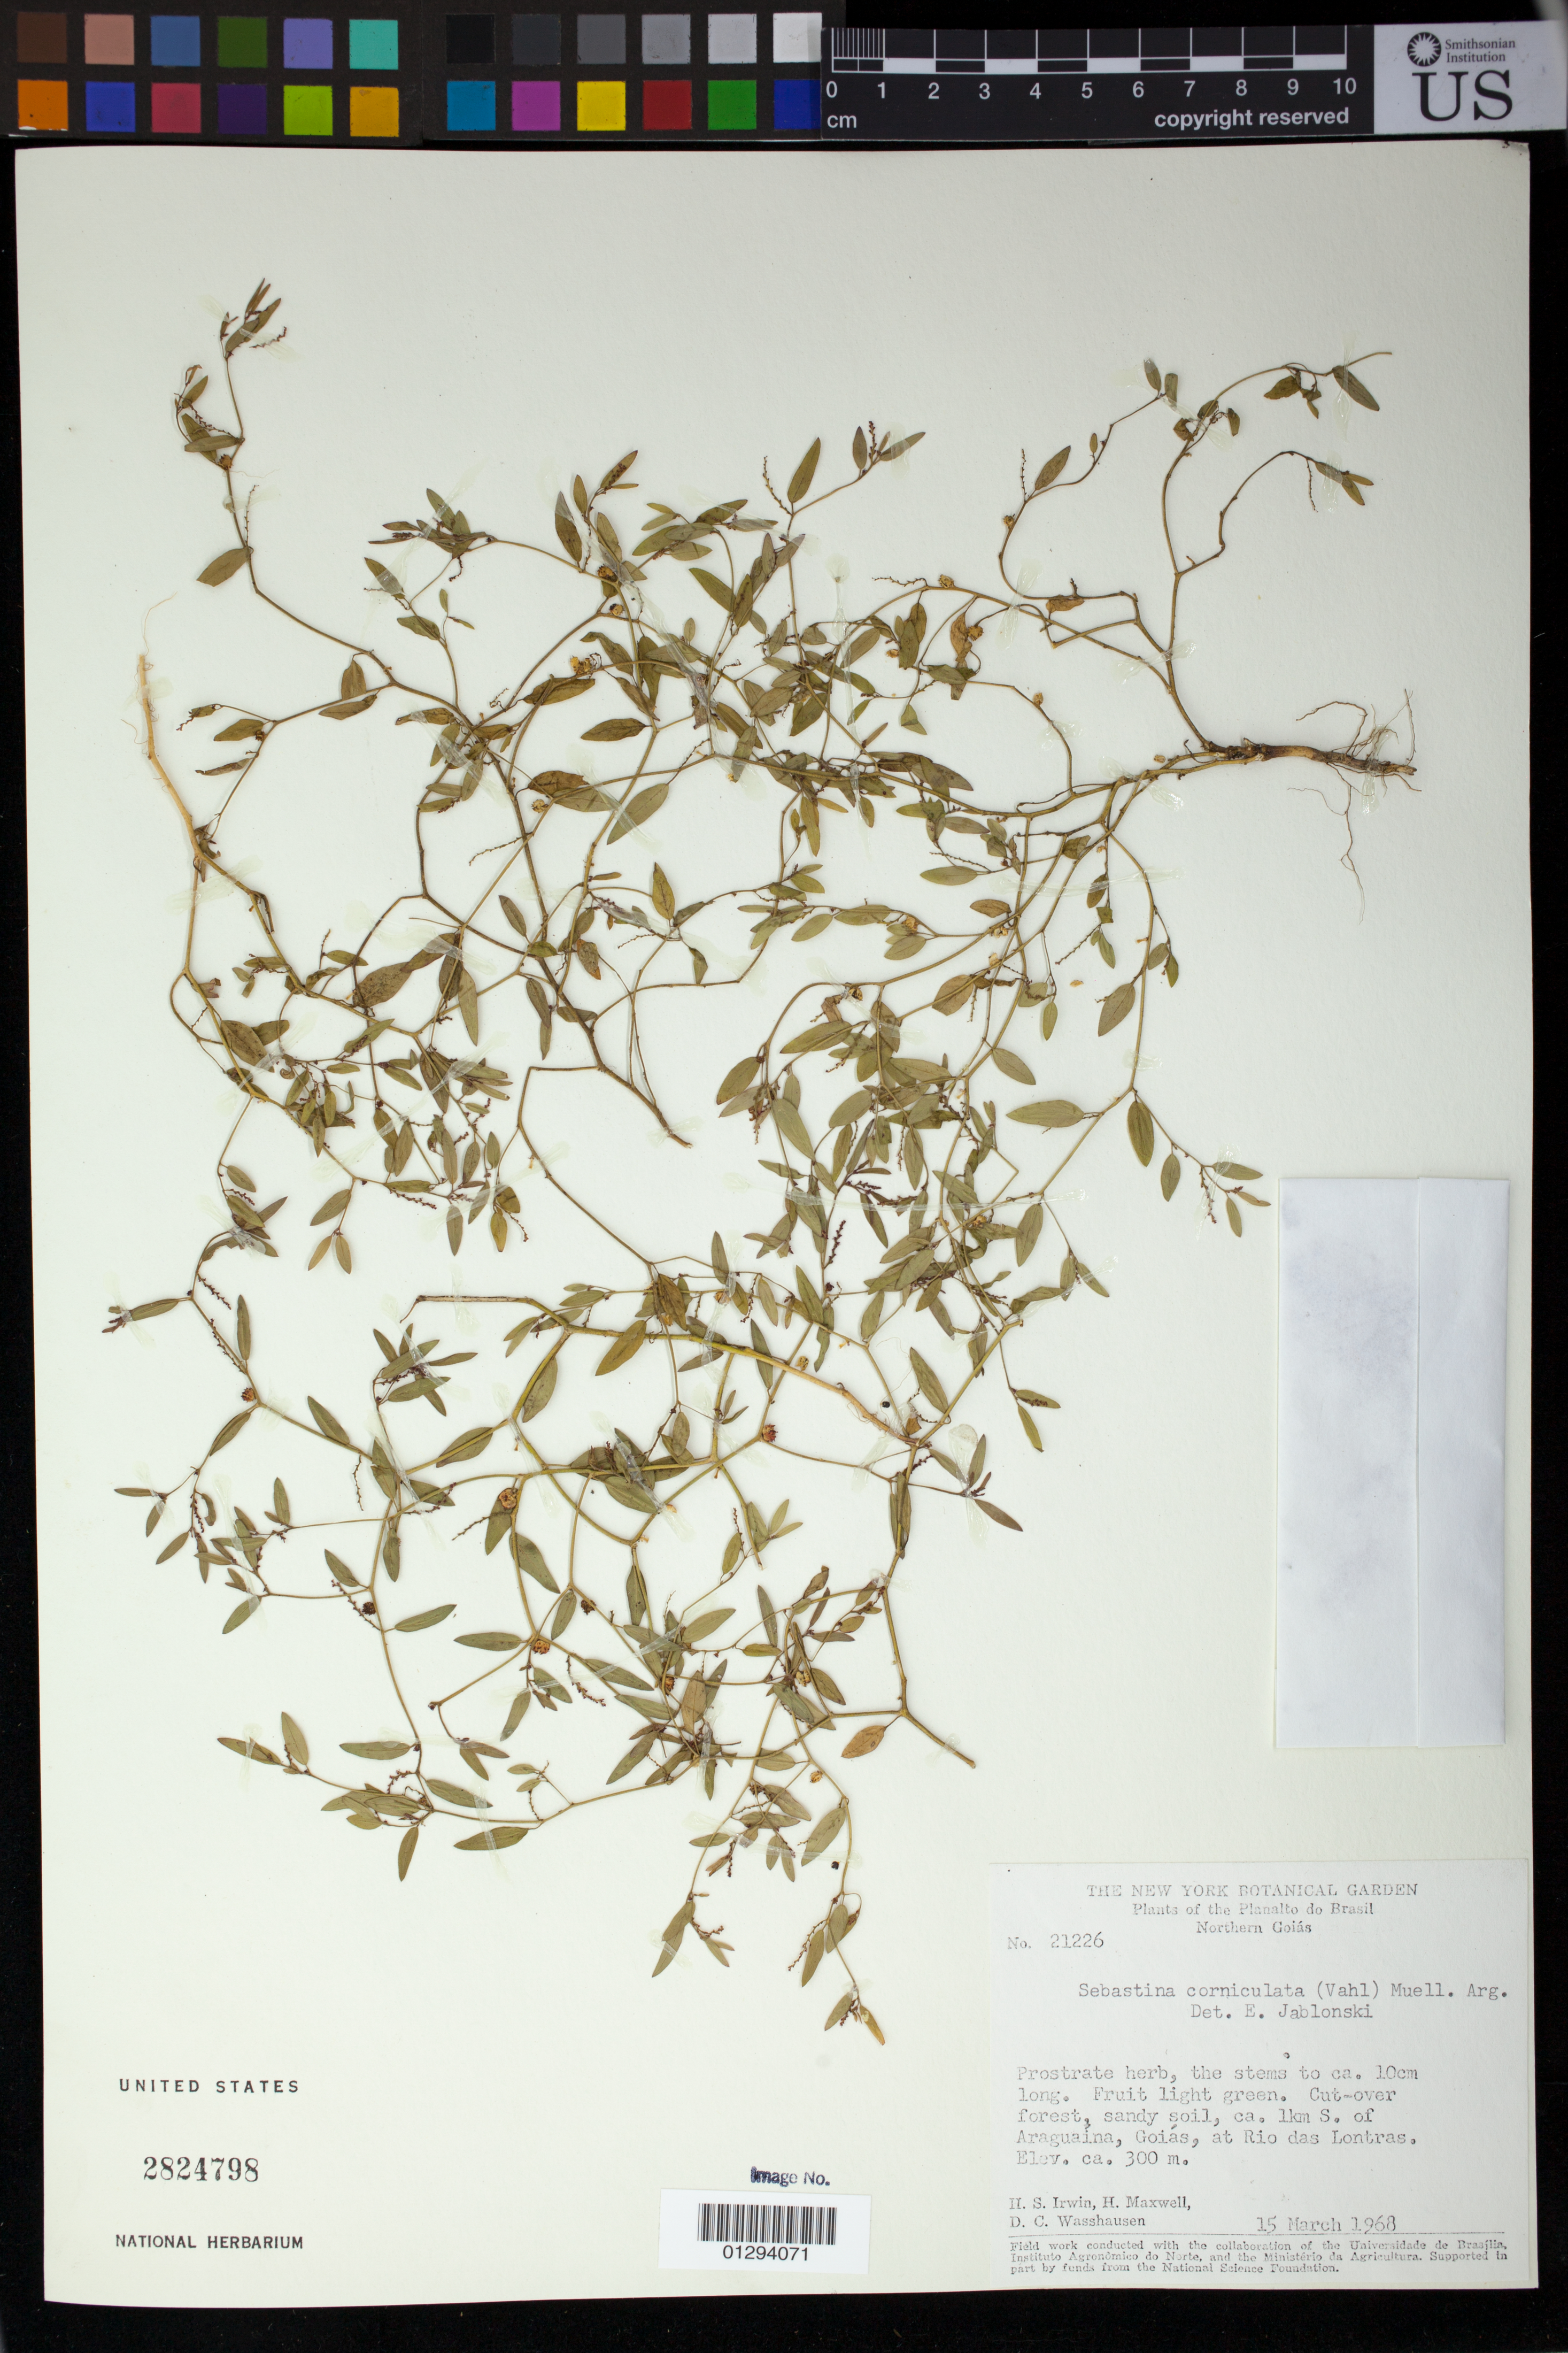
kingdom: Plantae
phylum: Tracheophyta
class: Magnoliopsida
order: Malpighiales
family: Euphorbiaceae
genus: Sebastiania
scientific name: Sebastiania corniculata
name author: (Vahl) Müll. Arg.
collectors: H. Irwin, H. Maxwell & D. C. Wasshausen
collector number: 21226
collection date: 1968-03-15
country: Brazil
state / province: Goias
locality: Northern Goias. ca. 1 km S. of Araguaina, Goias, at Rio das Lontras.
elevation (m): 300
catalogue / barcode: US 2824798